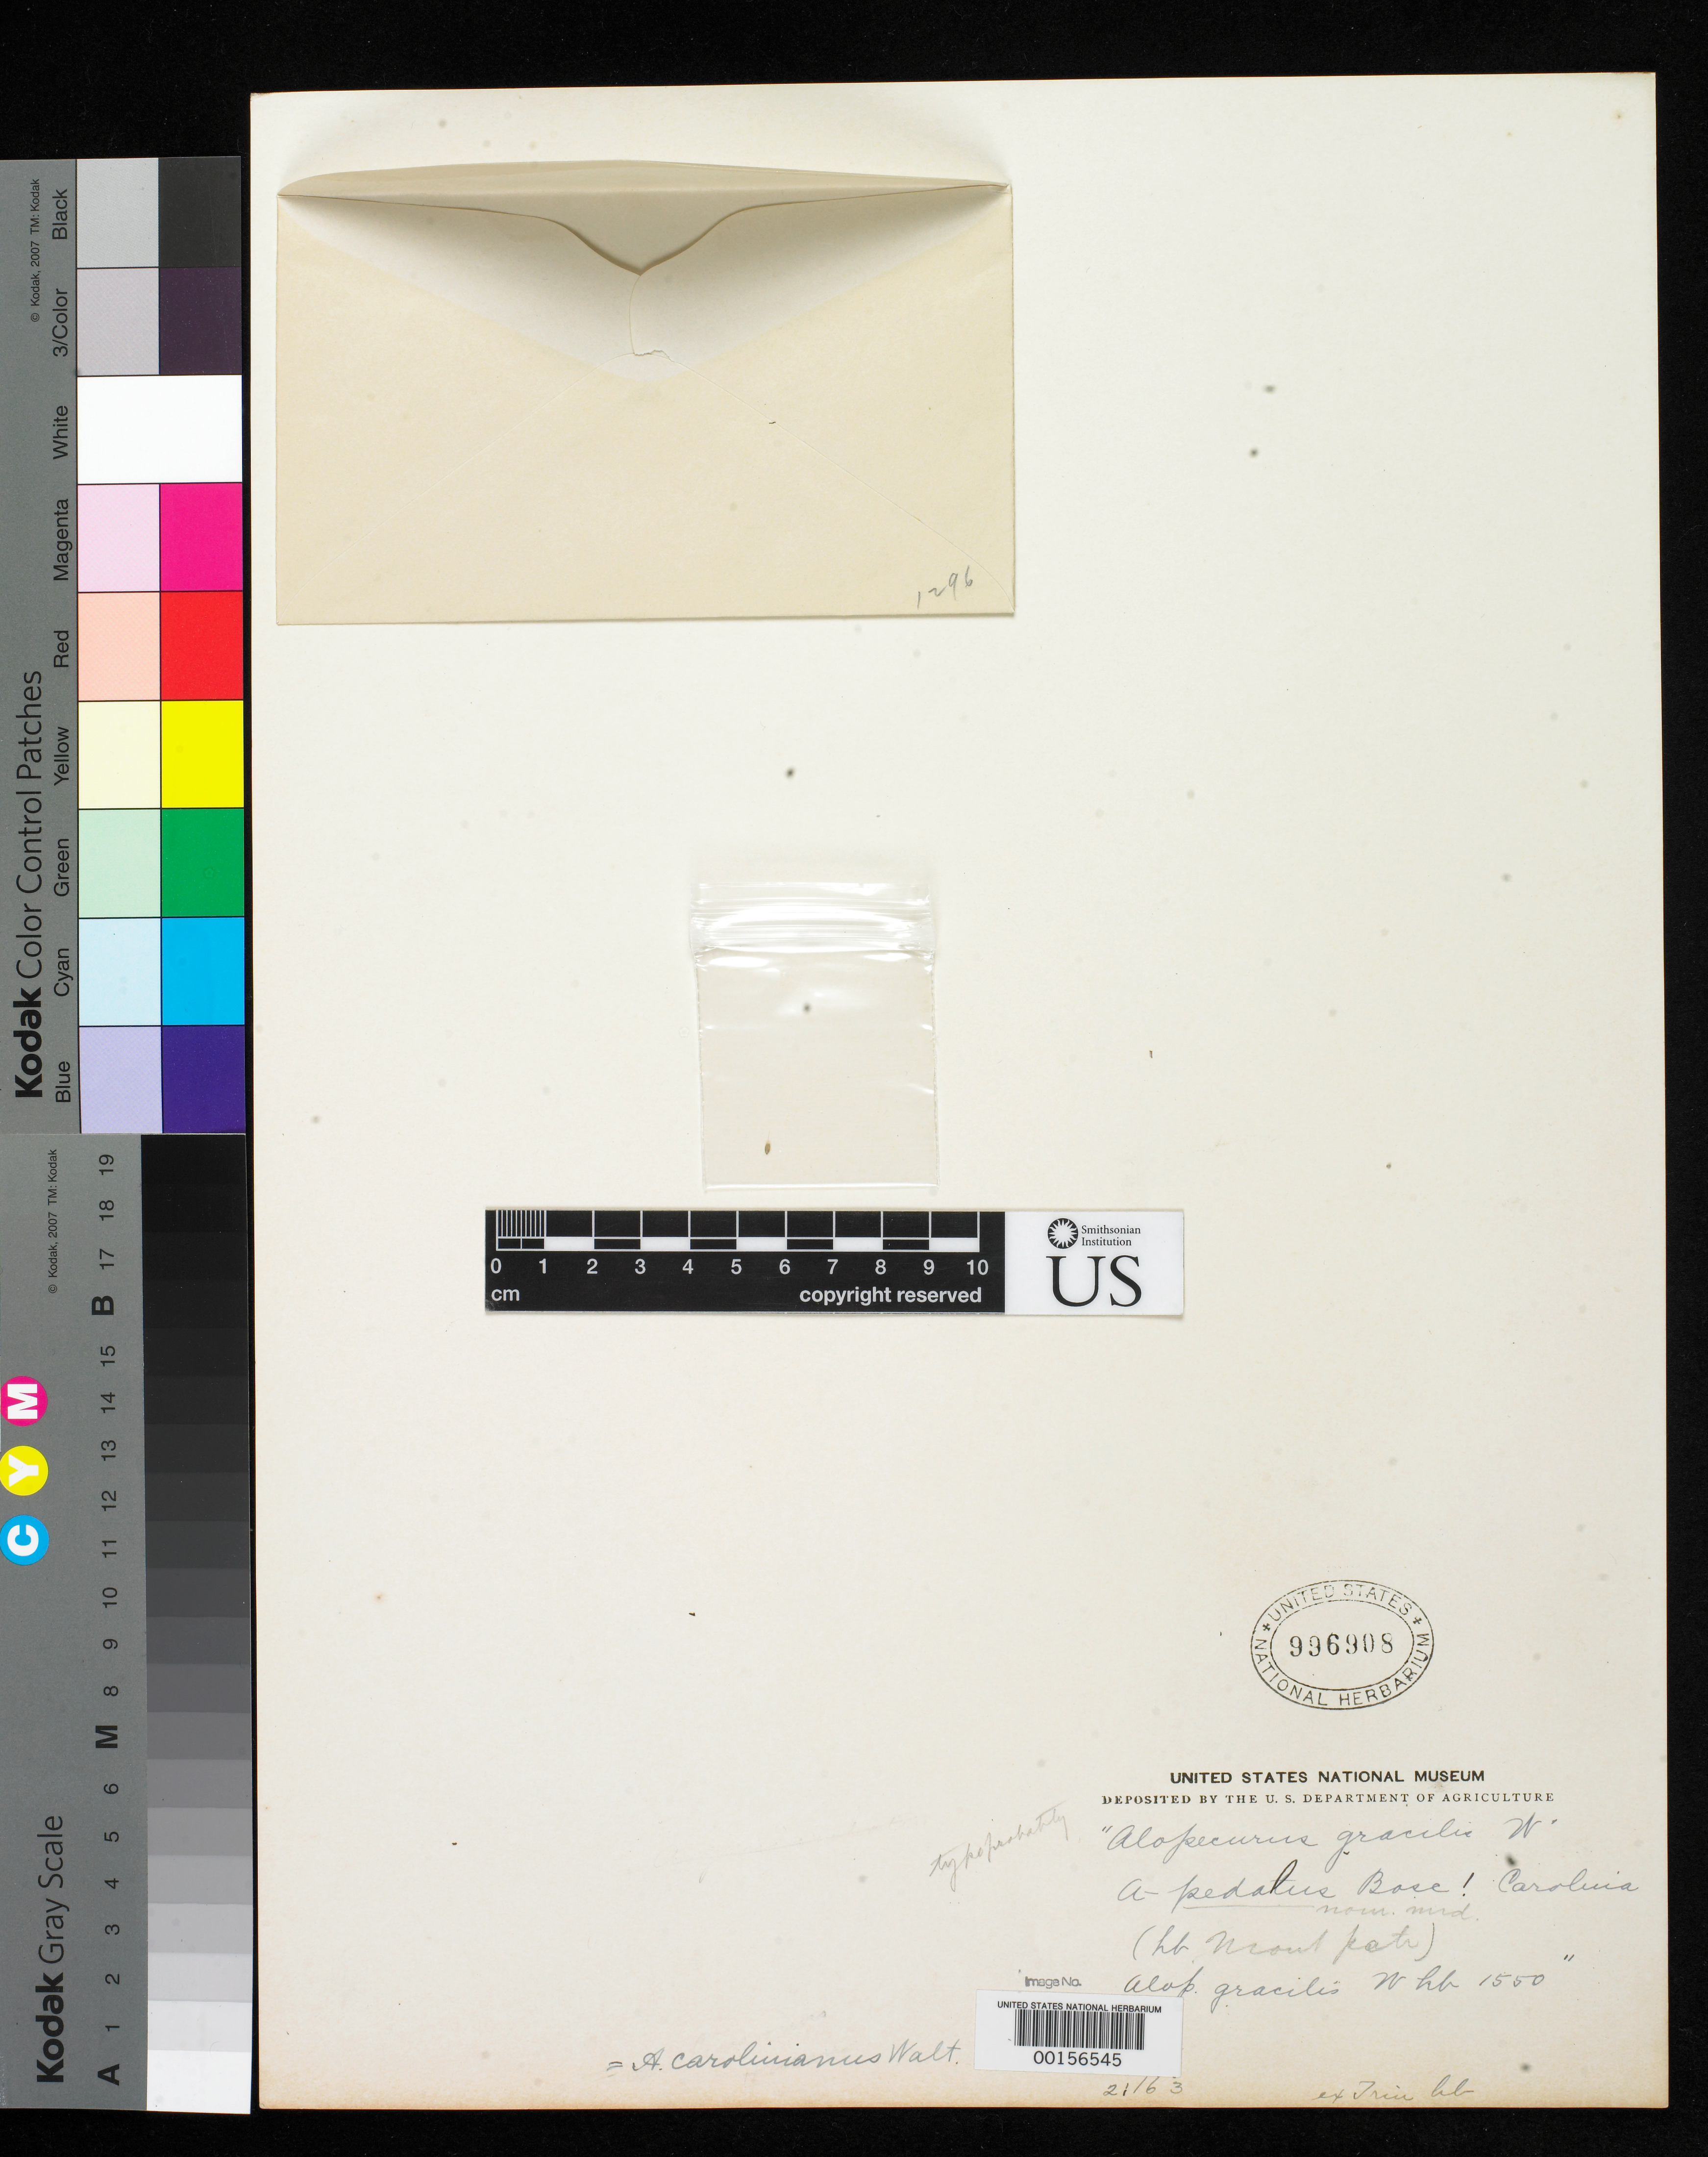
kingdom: Plantae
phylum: Tracheophyta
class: Liliopsida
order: Poales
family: Poaceae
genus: Alopecurus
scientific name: Alopecurus gracilis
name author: Willd. ex Trin.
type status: Type Fragment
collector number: W. 1550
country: United States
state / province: North Carolina / South Carolina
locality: "Carolina"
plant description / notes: Fragmentary material of type specimen ex Trin. herb. Only one tiny inflorescence fragment found in pocket (Jan. 2011).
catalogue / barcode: US 996908